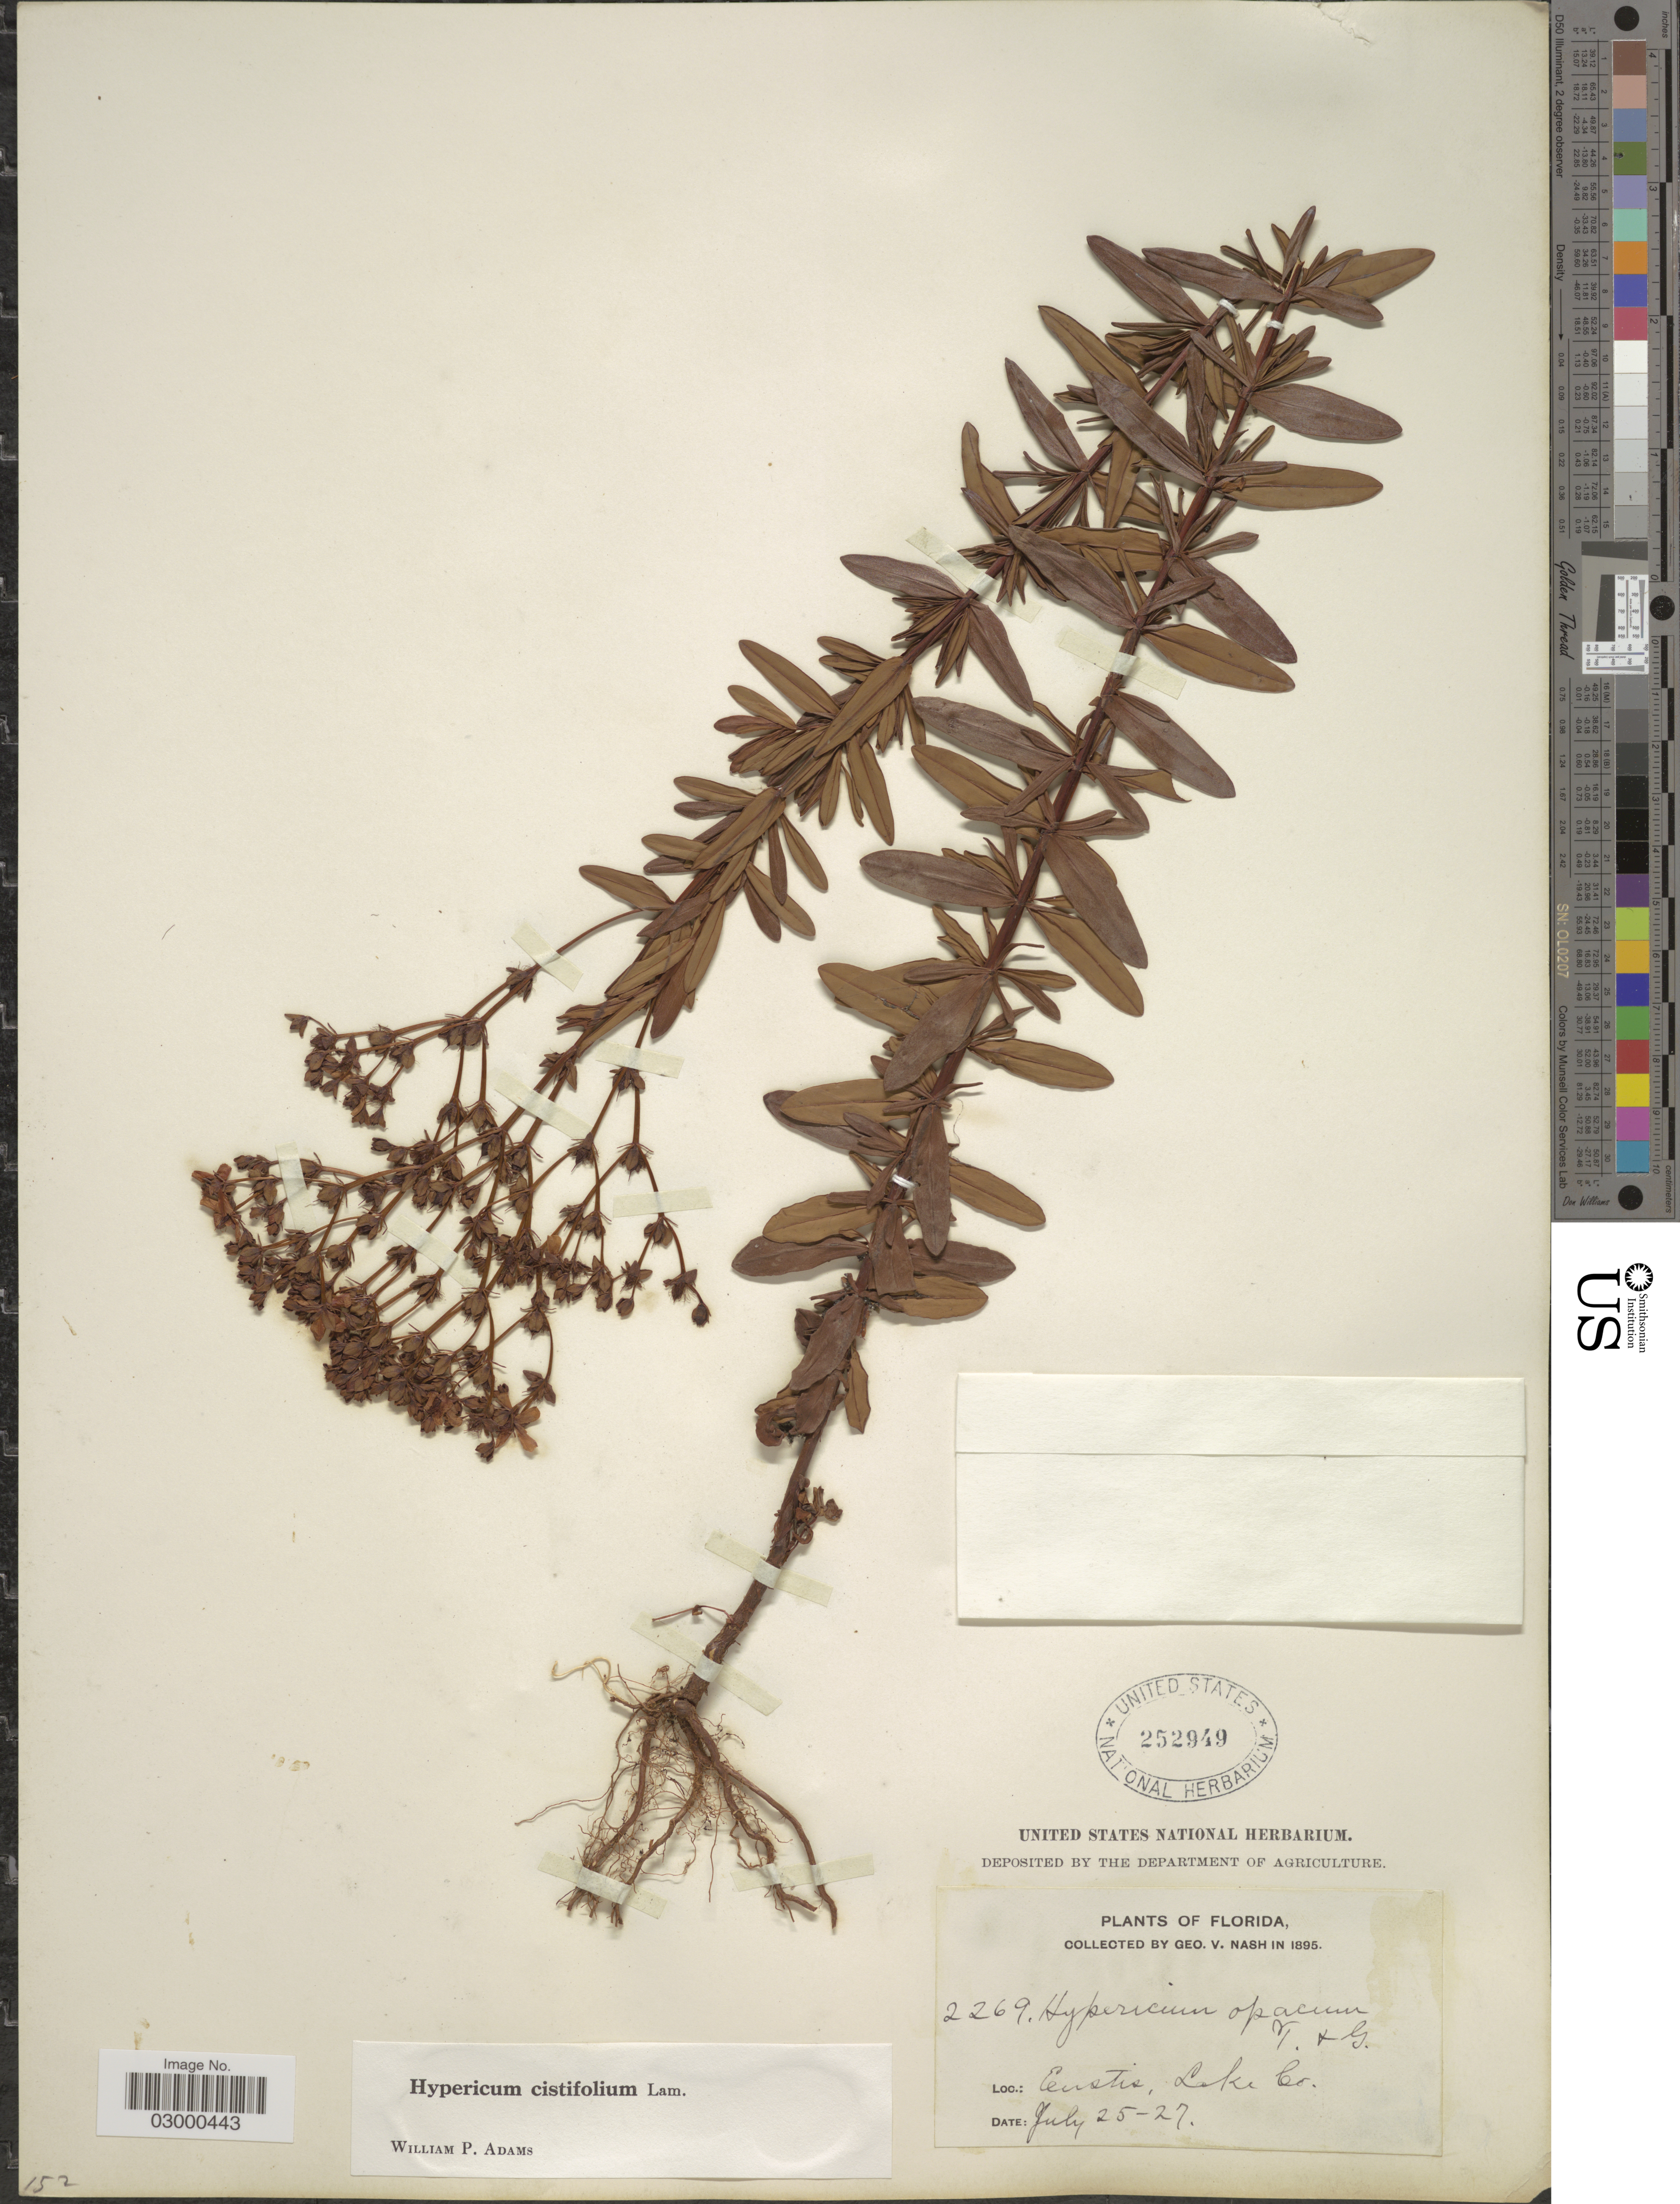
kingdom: Plantae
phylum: Tracheophyta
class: Magnoliopsida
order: Malpighiales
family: Hypericaceae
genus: Hypericum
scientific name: Hypericum cistifolium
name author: Lam.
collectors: G. V. Nash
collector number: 2269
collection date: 1895-07-25/1895-07-27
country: United States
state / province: Florida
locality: Eustis, Lake Co.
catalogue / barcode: US 252949